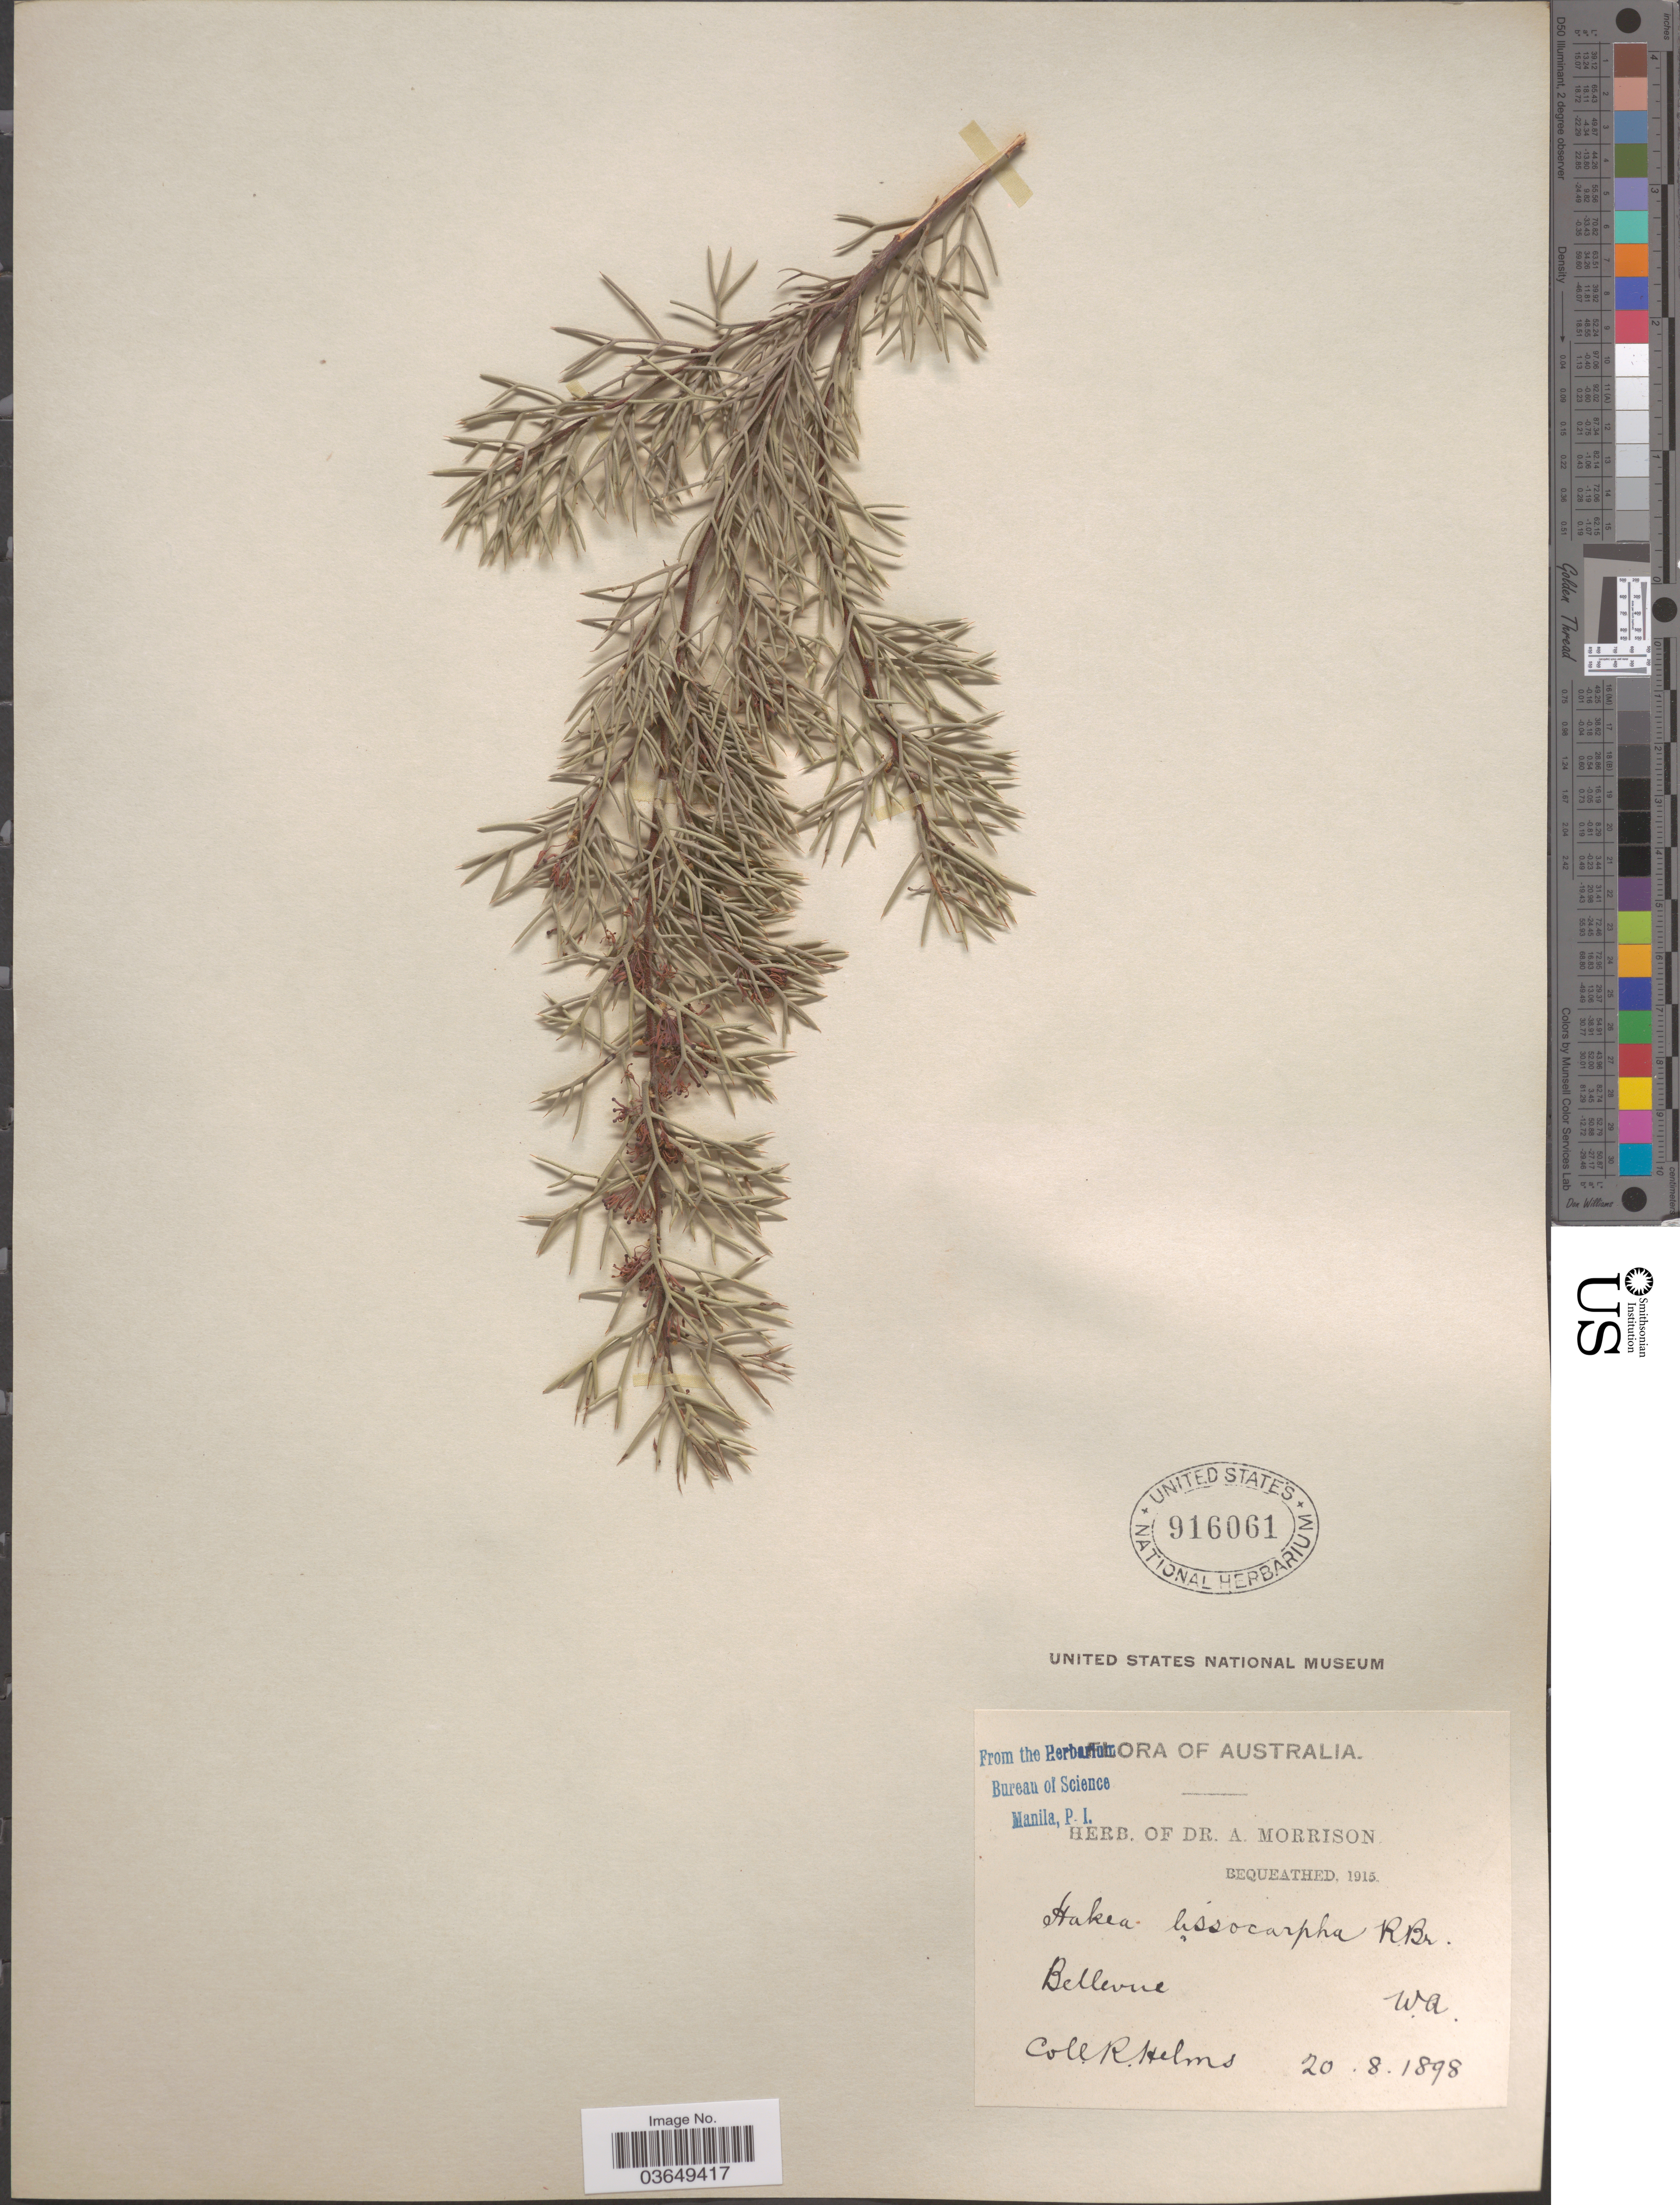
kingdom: Plantae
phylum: Tracheophyta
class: Magnoliopsida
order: Proteales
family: Proteaceae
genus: Hakea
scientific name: Hakea lissocarpha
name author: R. Br.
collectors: R. Helms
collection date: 1898-08-20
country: Australia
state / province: Western Australia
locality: Bellevue.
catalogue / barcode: US 916061